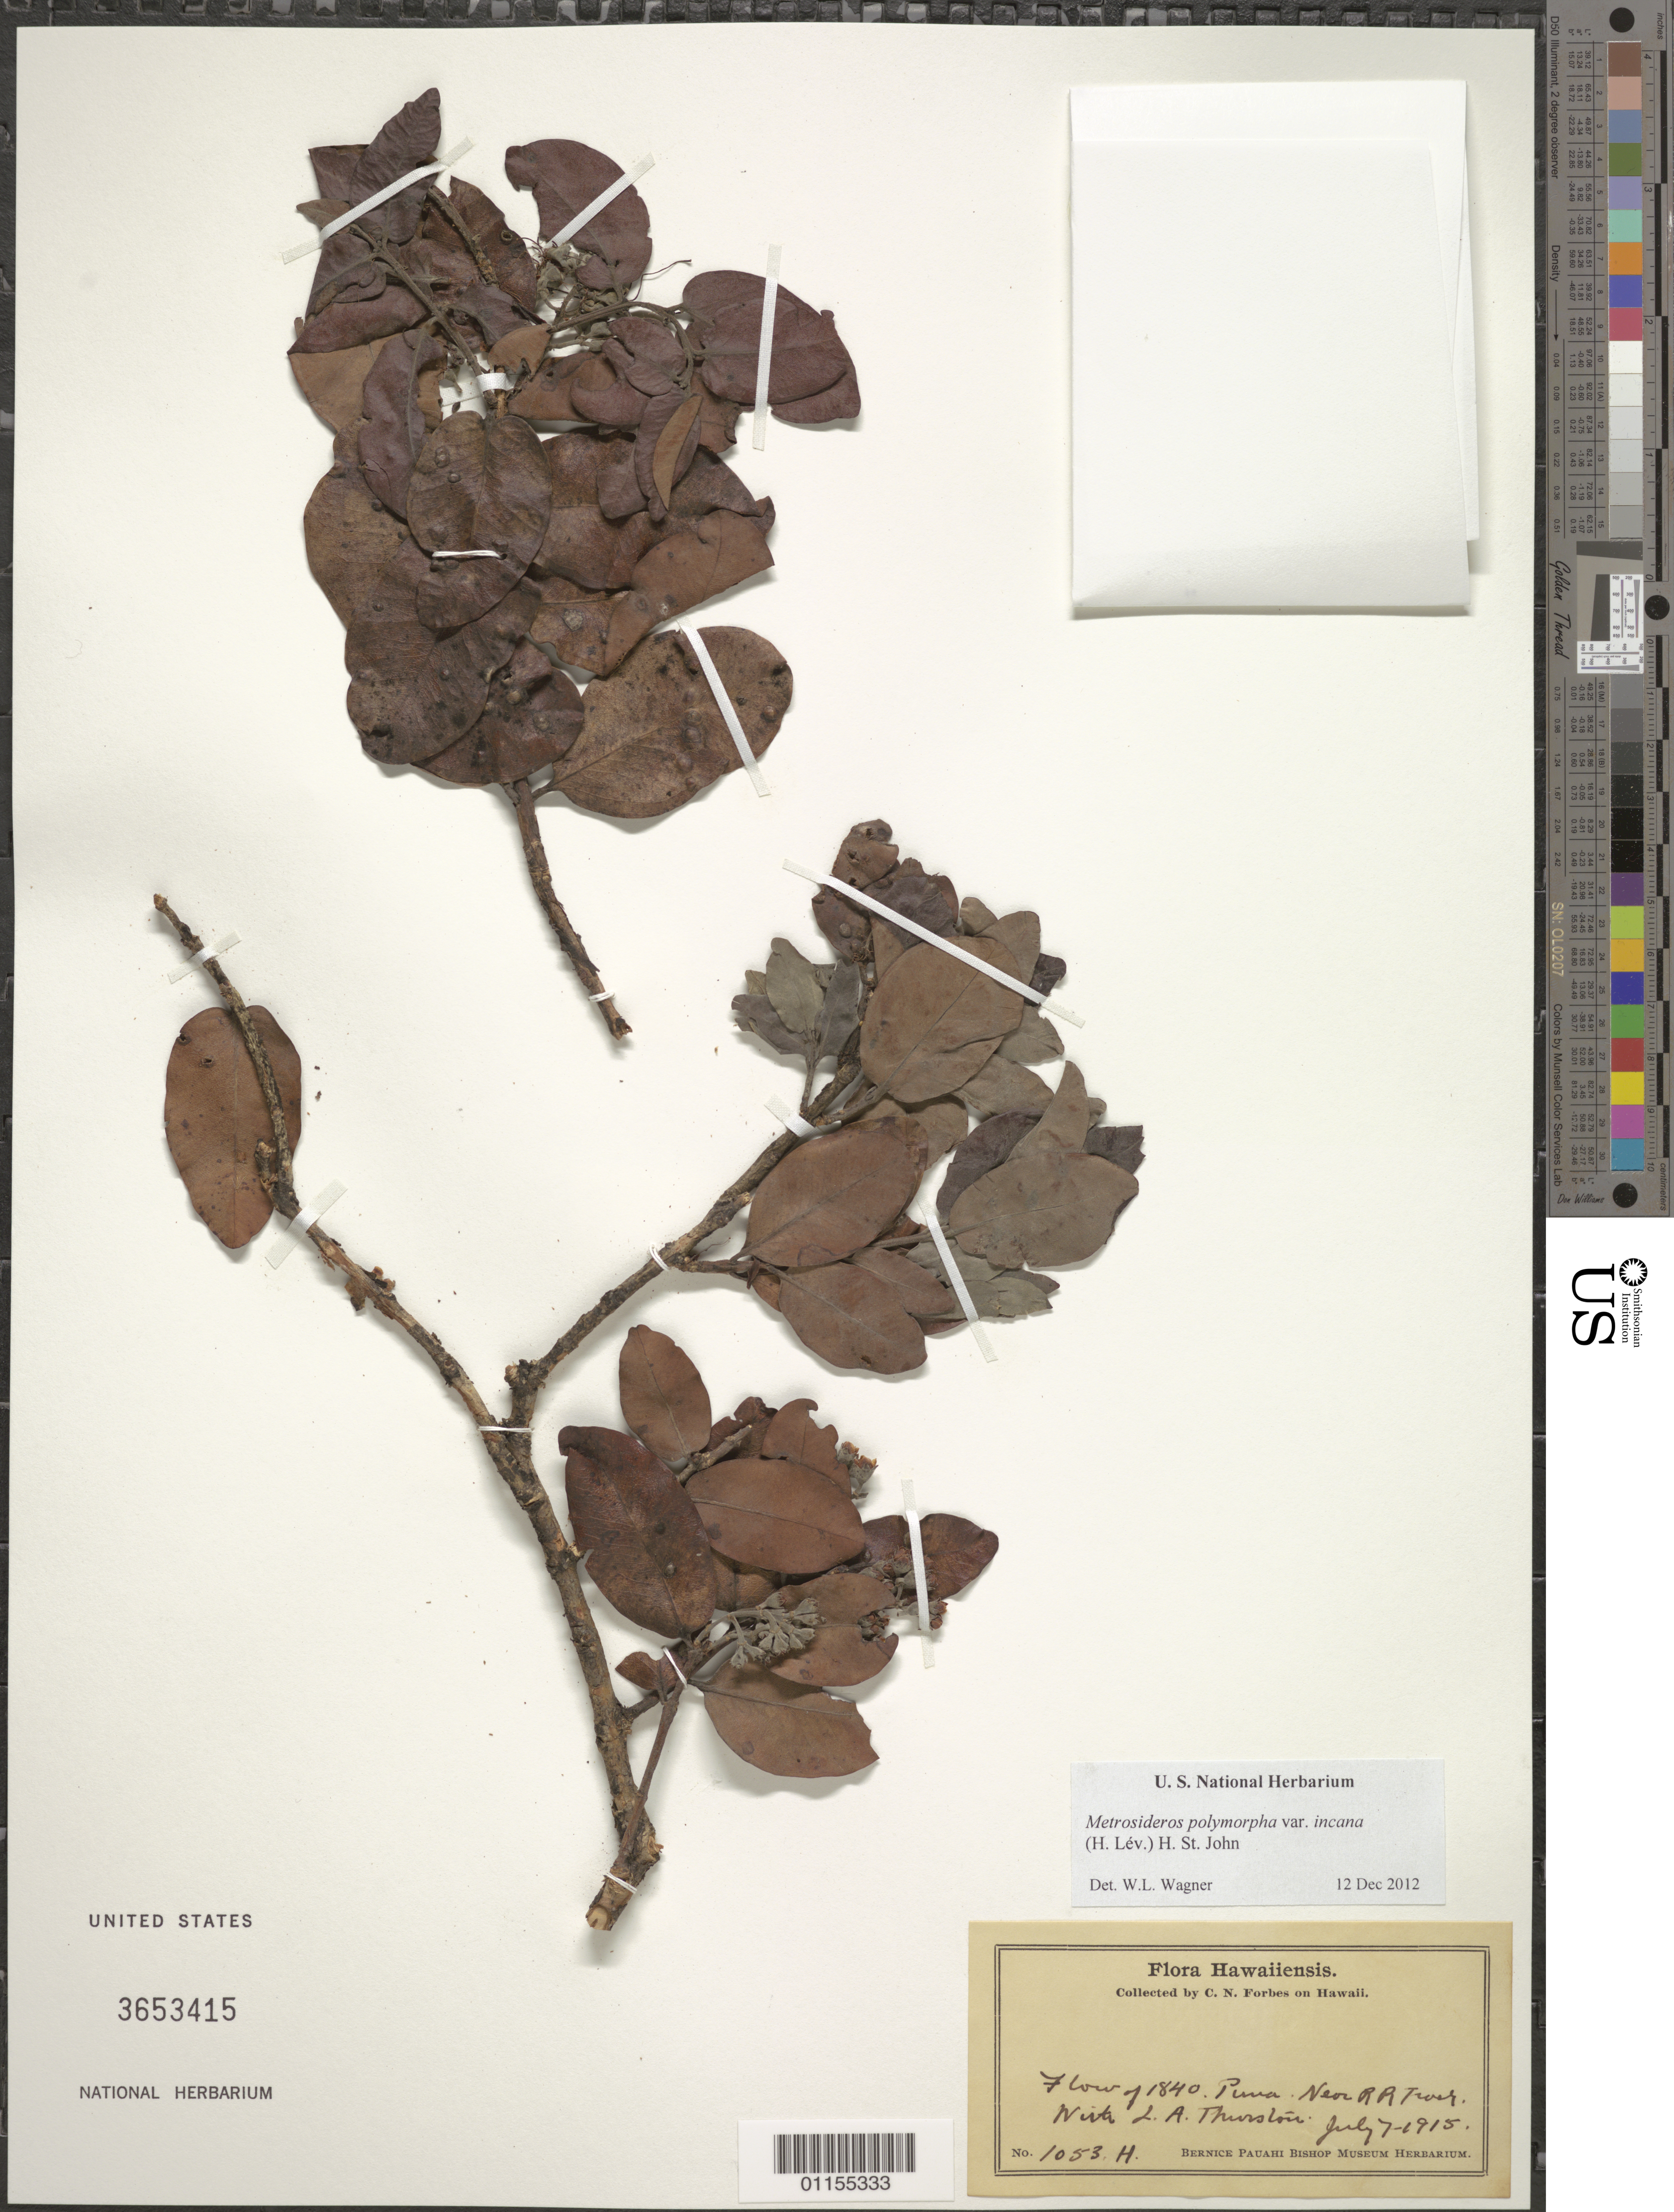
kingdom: Plantae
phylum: Tracheophyta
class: Magnoliopsida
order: Myrtales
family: Myrtaceae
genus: Metrosideros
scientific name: Metrosideros polymorpha var. incana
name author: H. St. John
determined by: Wagner, W. L., (BOT), Smithsonian Institution - National Museum of Natural History (UNITED STATES)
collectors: C. N. Forbes & L. Thurston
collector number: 1053.H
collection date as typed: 7 Jul 1915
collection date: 1915-07-07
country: United States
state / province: Hawaii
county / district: Hawaii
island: Hawaii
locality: Flow of 1840, Puna, Near RR track.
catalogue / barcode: US 3653415